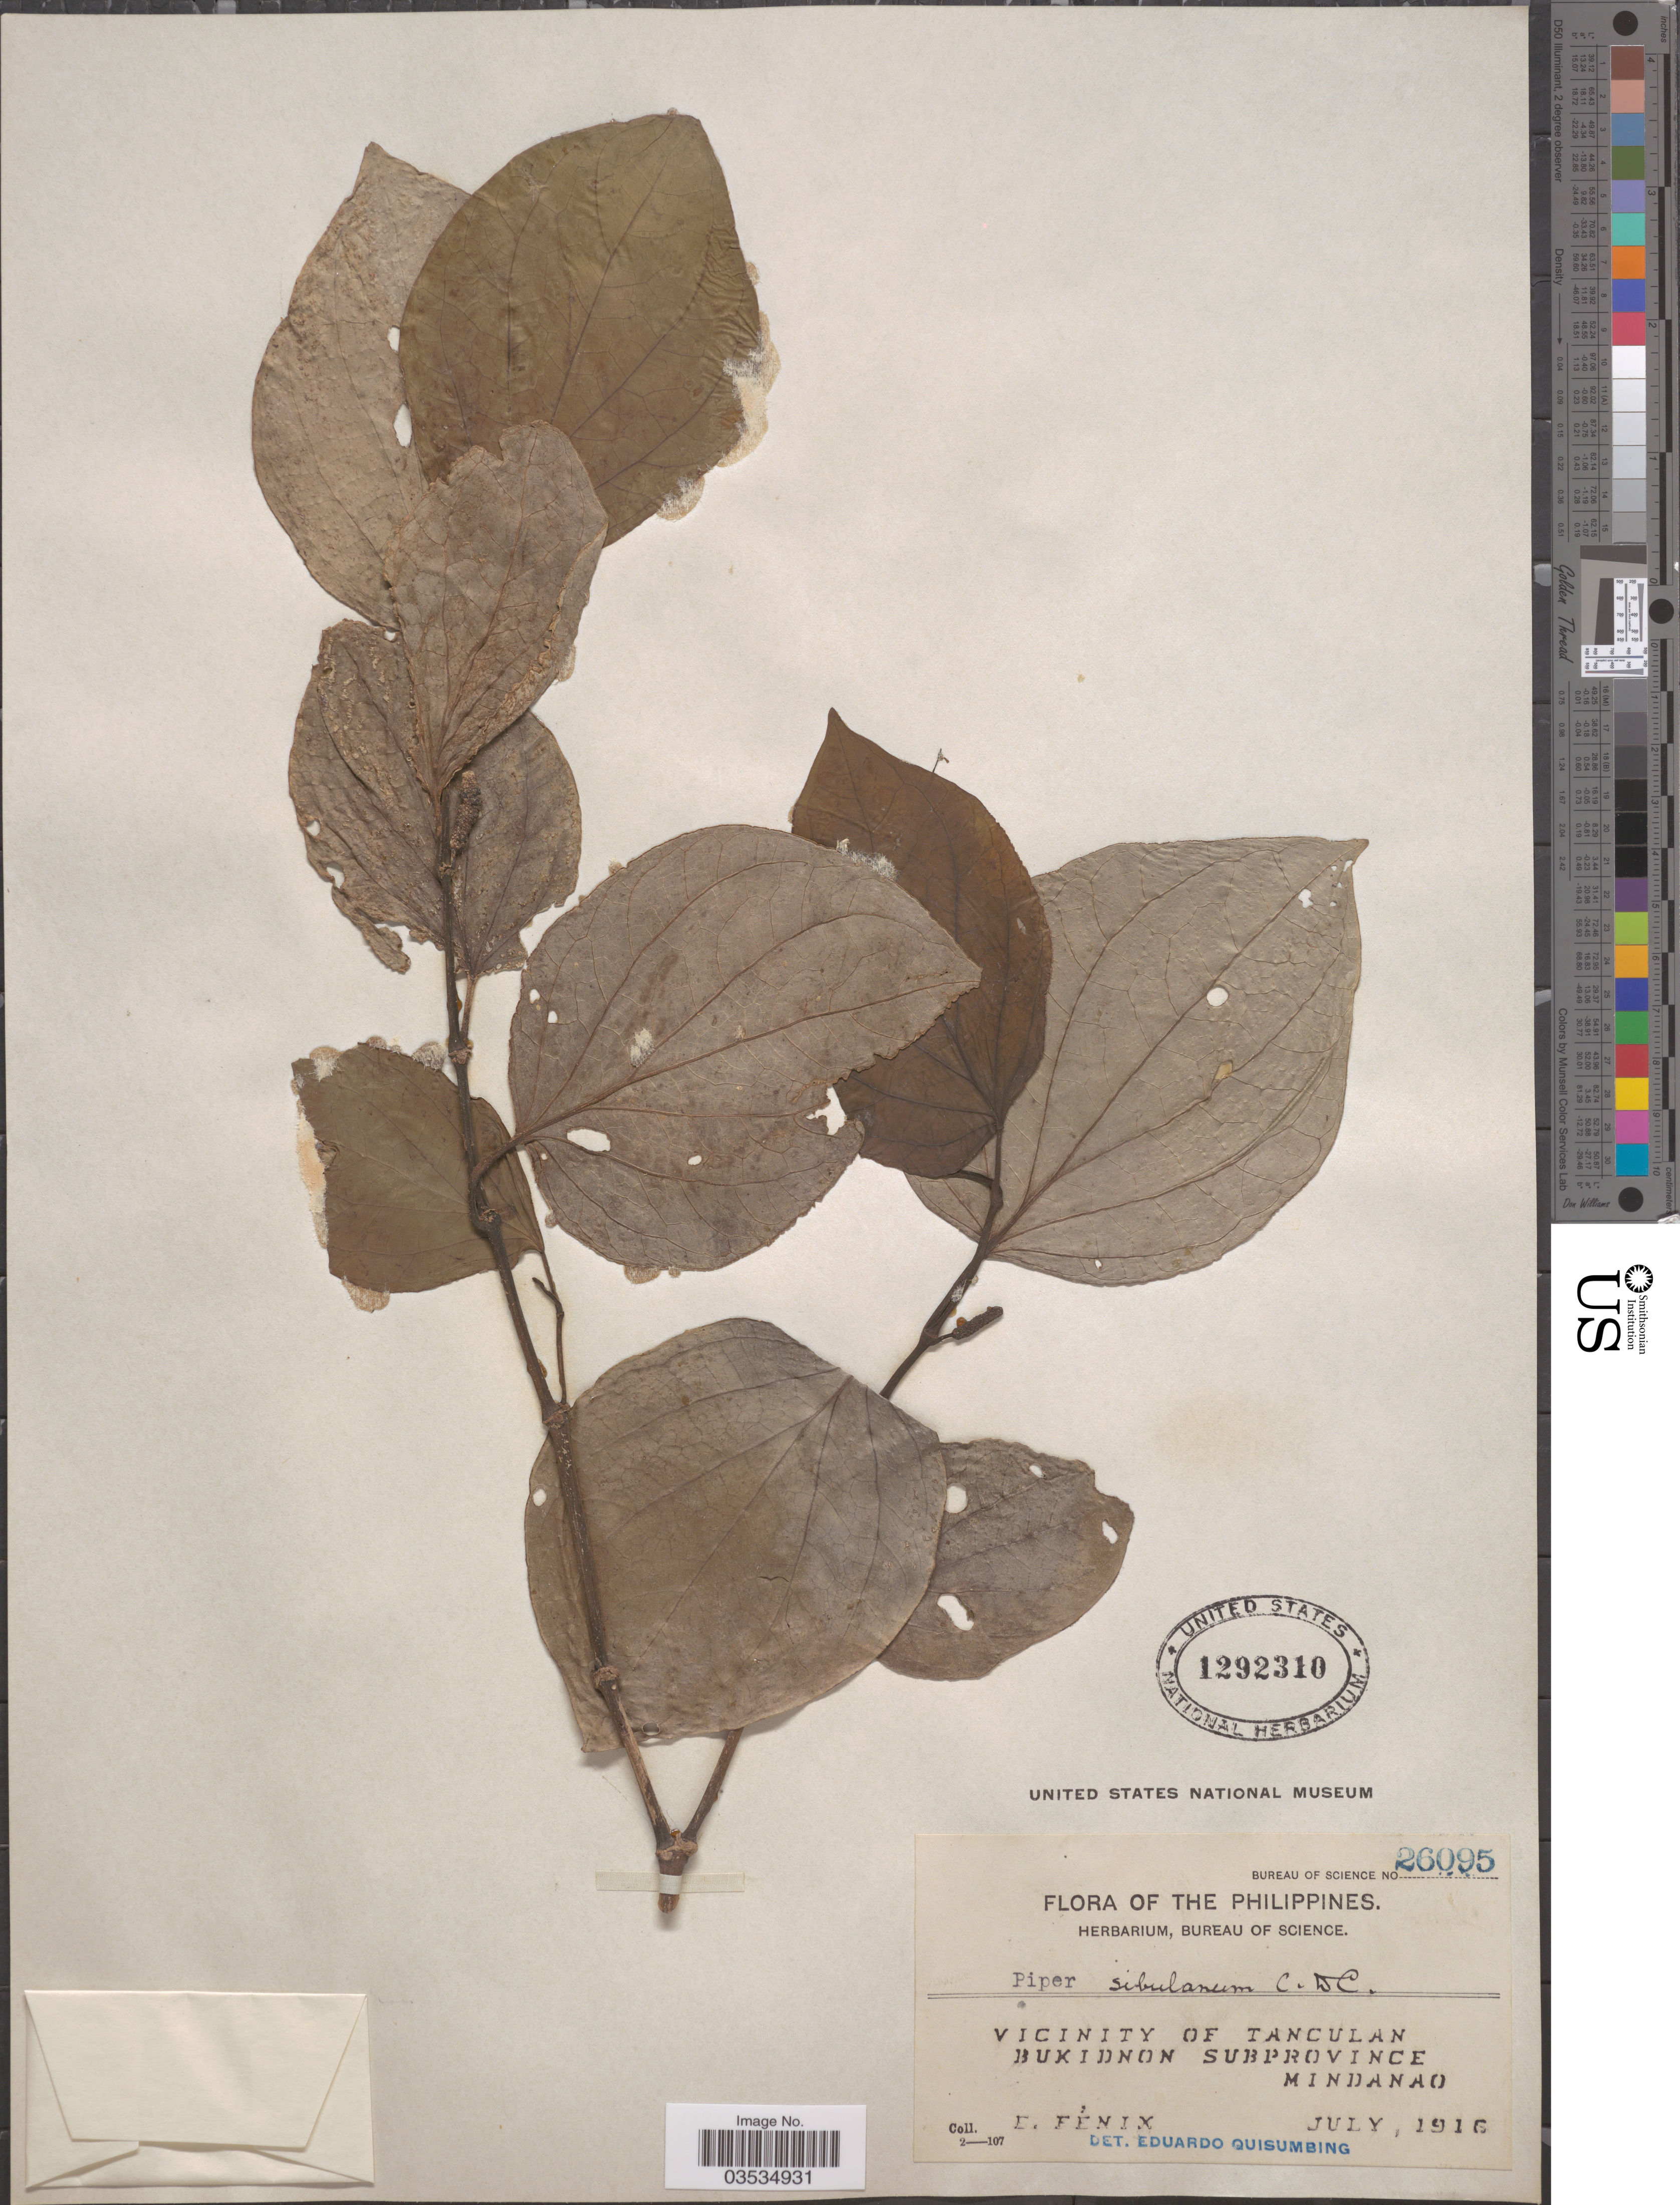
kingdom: Plantae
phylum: Tracheophyta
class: Magnoliopsida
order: Piperales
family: Piperaceae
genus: Piper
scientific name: Piper sibulanum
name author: C. DC.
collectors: E. Fénix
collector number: Bureau of Science 26095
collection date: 1916-07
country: Philippines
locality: Vicinity of Tanculan. Bukidnon Subprovince. Mindanao.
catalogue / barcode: US 1292310